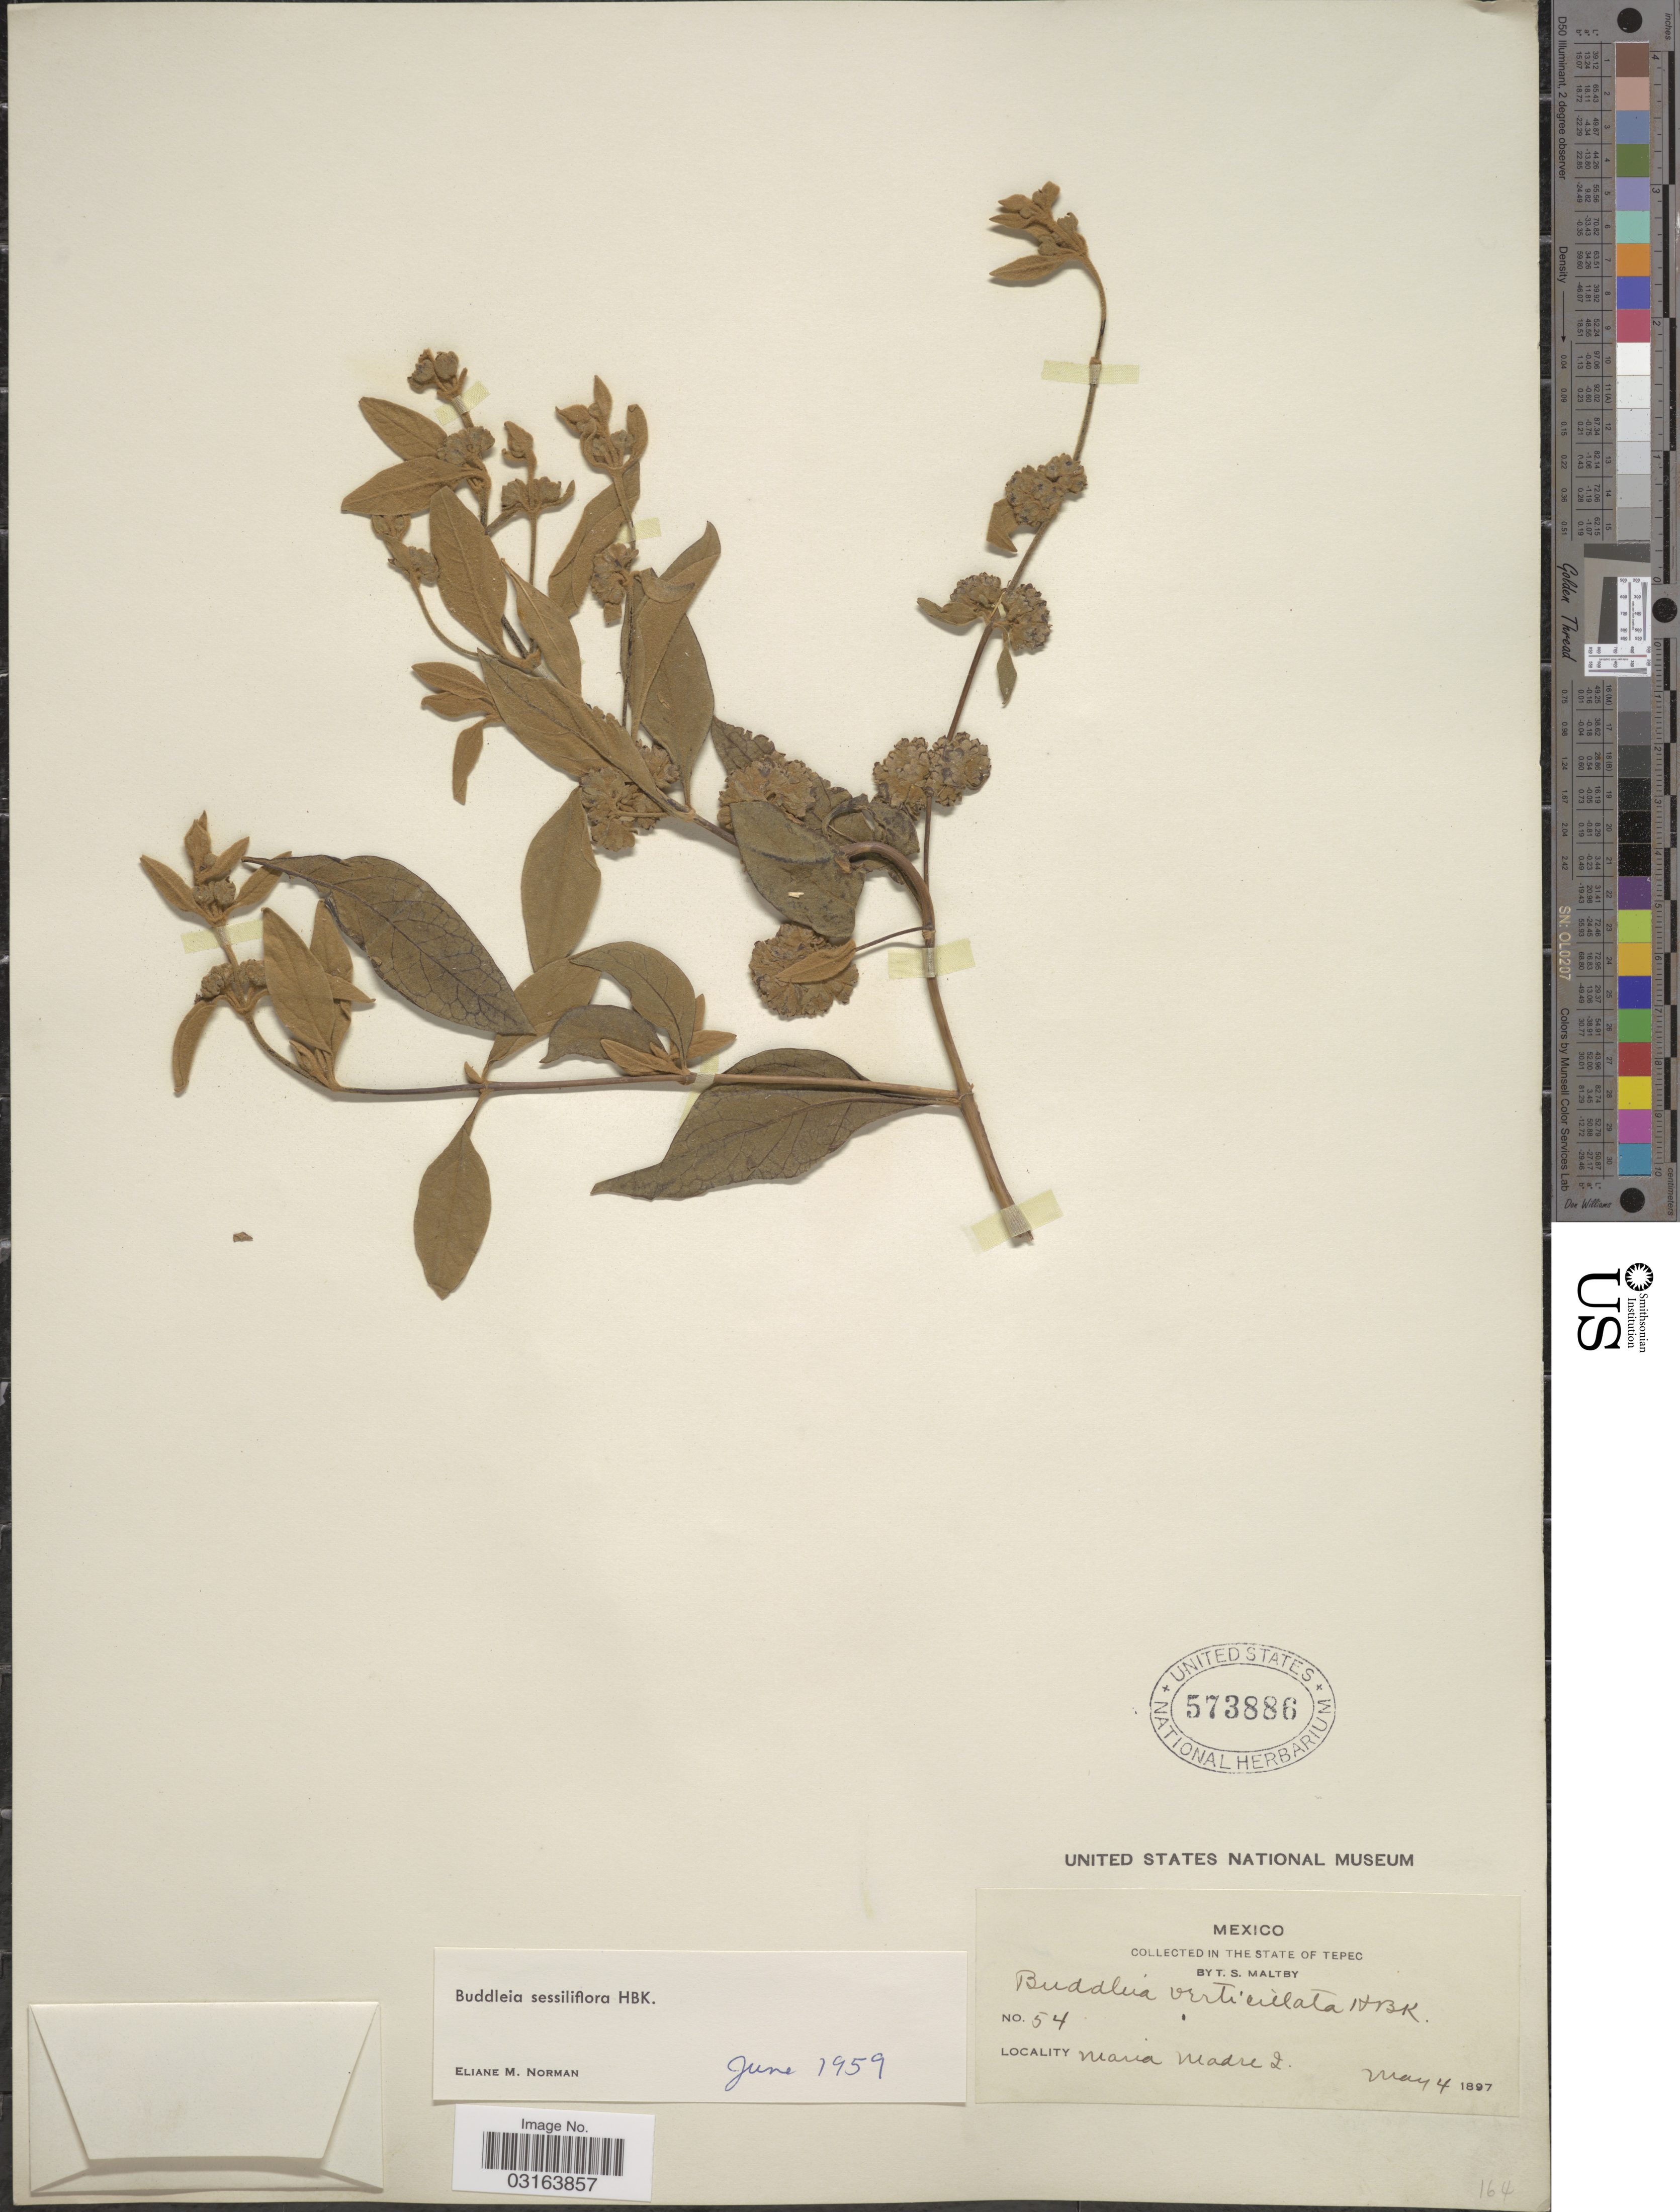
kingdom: Plantae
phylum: Tracheophyta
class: Magnoliopsida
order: Lamiales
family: Scrophulariaceae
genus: Buddleja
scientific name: Buddleja sessiliflora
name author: Kunth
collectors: T. S. Maltby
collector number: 54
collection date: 1897-05-04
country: Mexico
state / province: Nayarit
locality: The State of Tepec. Maria Madre I.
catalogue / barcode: US 573886